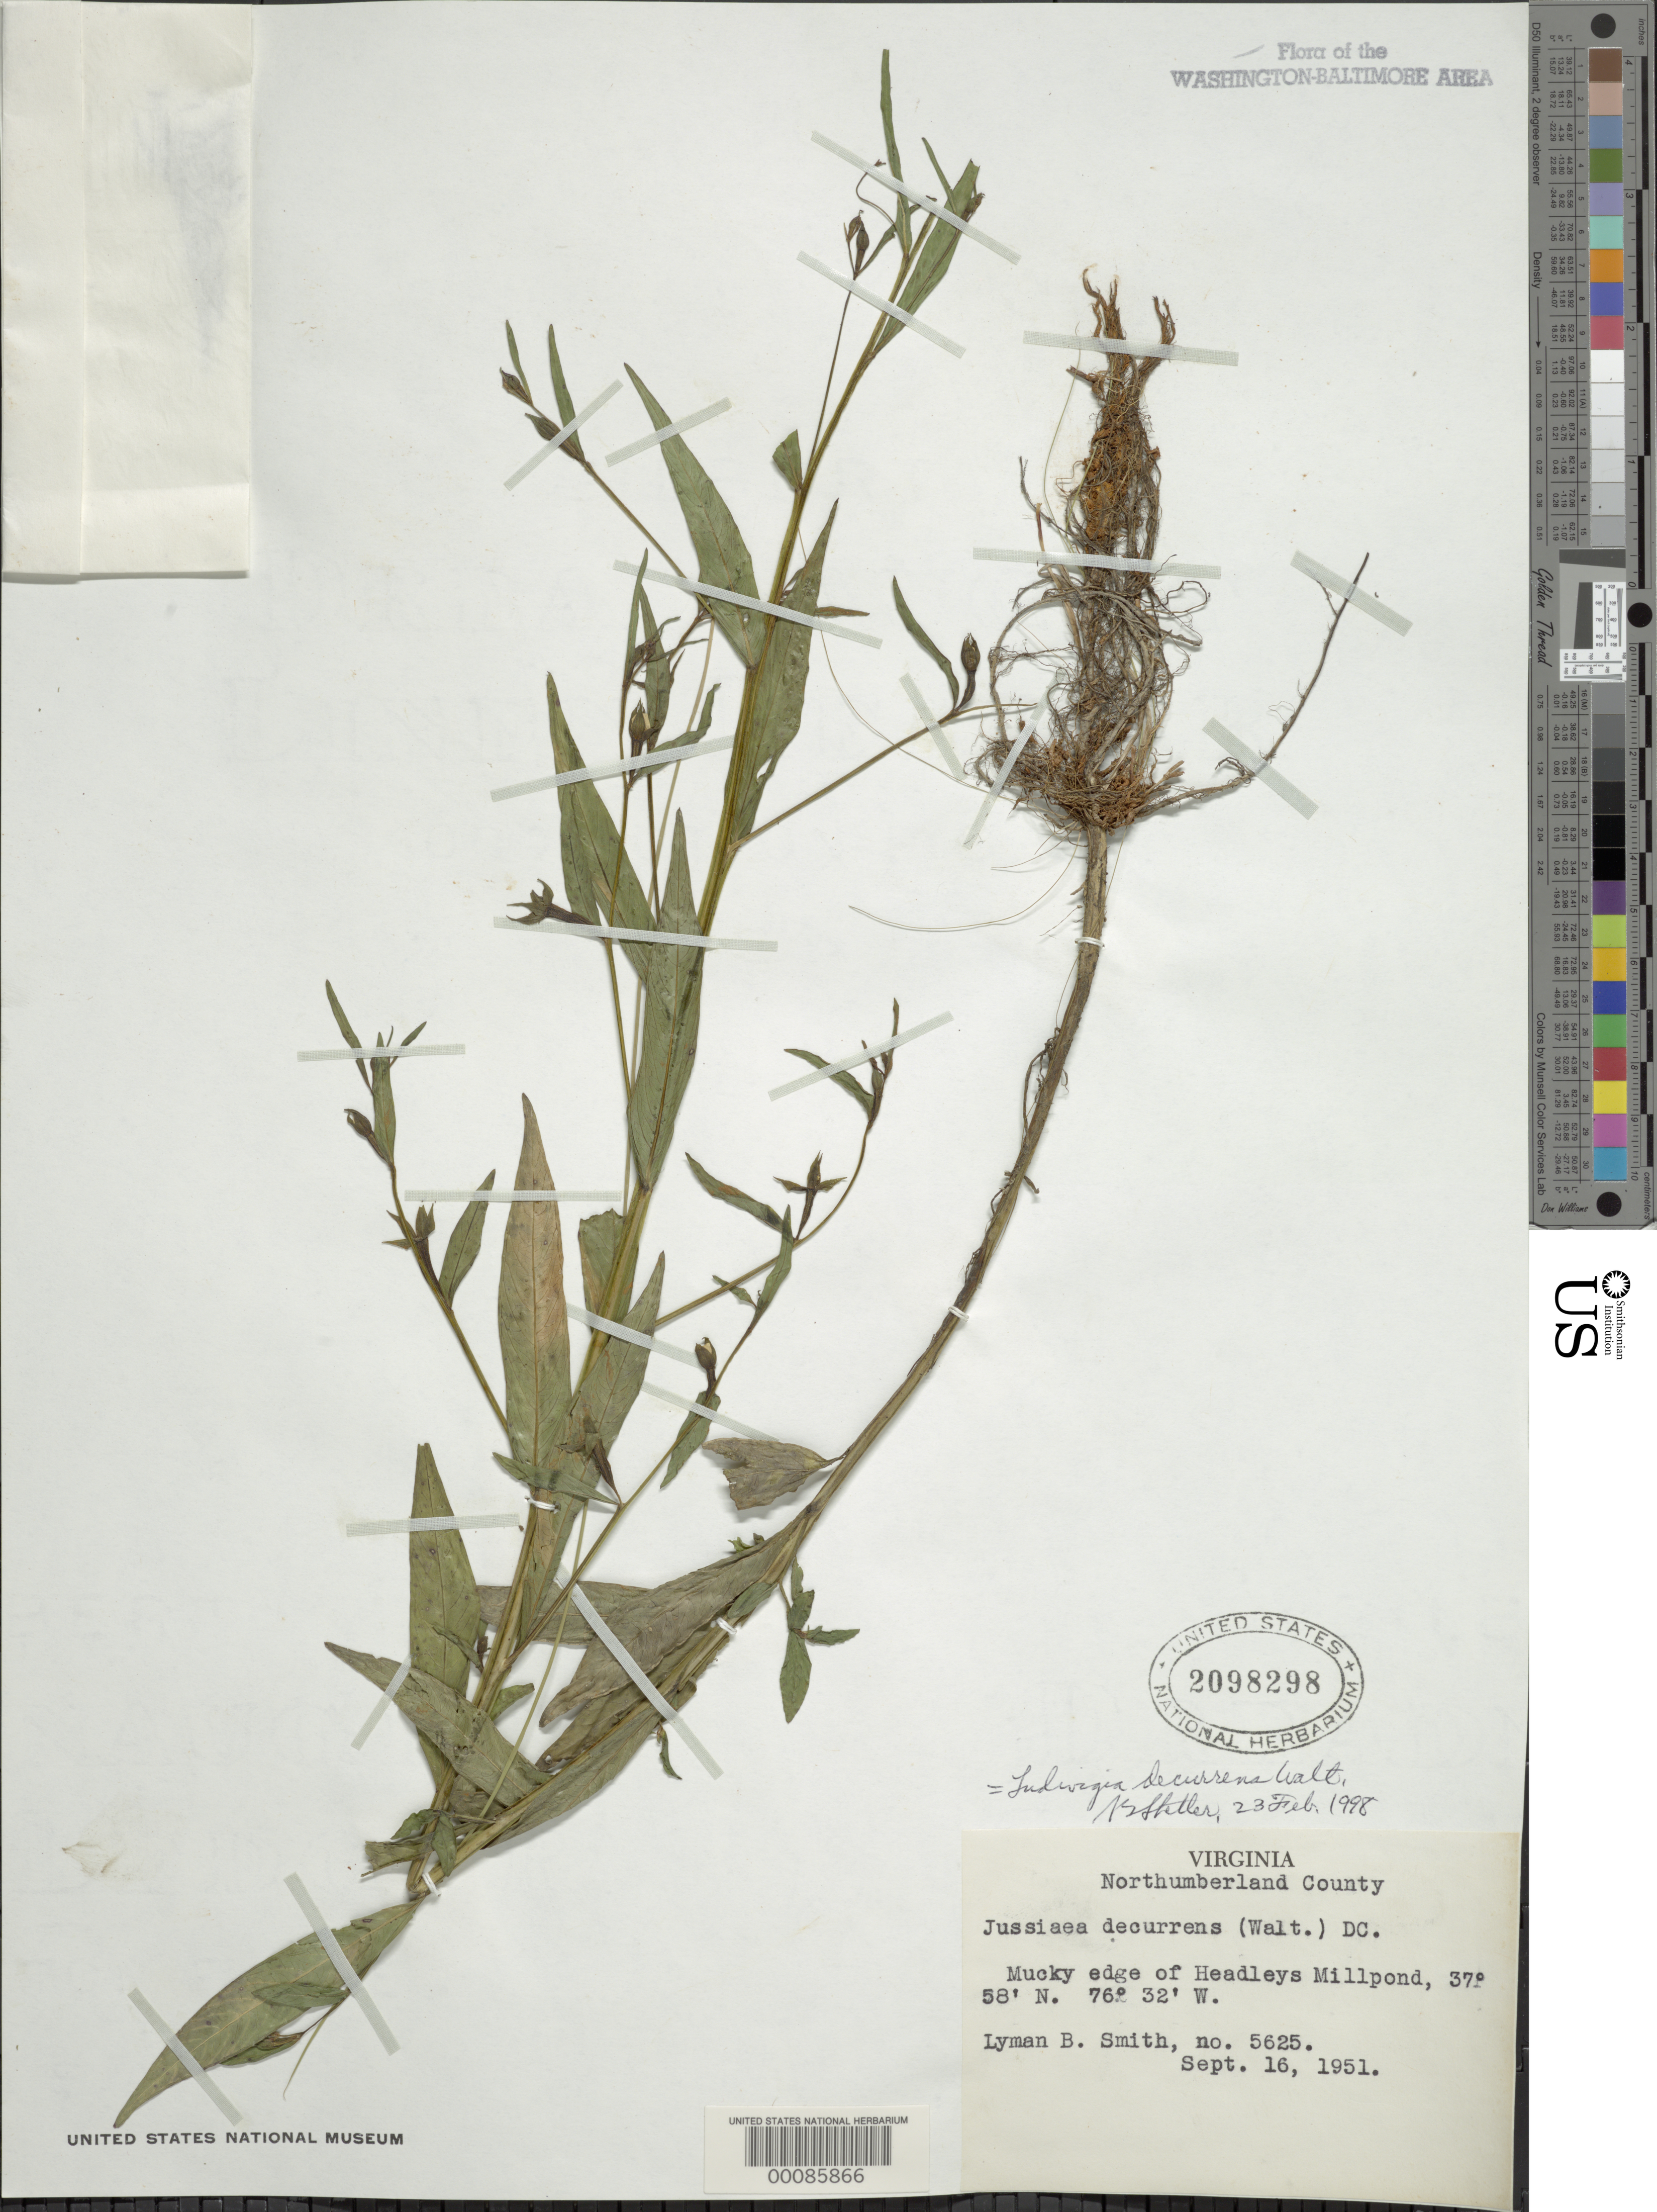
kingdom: Plantae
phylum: Tracheophyta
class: Magnoliopsida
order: Myrtales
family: Onagraceae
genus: Ludwigia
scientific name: Ludwigia decurrens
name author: Walter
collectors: L. Smith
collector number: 5625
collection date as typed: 16 Sep 1951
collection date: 1951-09-16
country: United States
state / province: Virginia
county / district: Northumberland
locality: Millpond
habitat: Mucky edge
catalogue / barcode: US 2098298